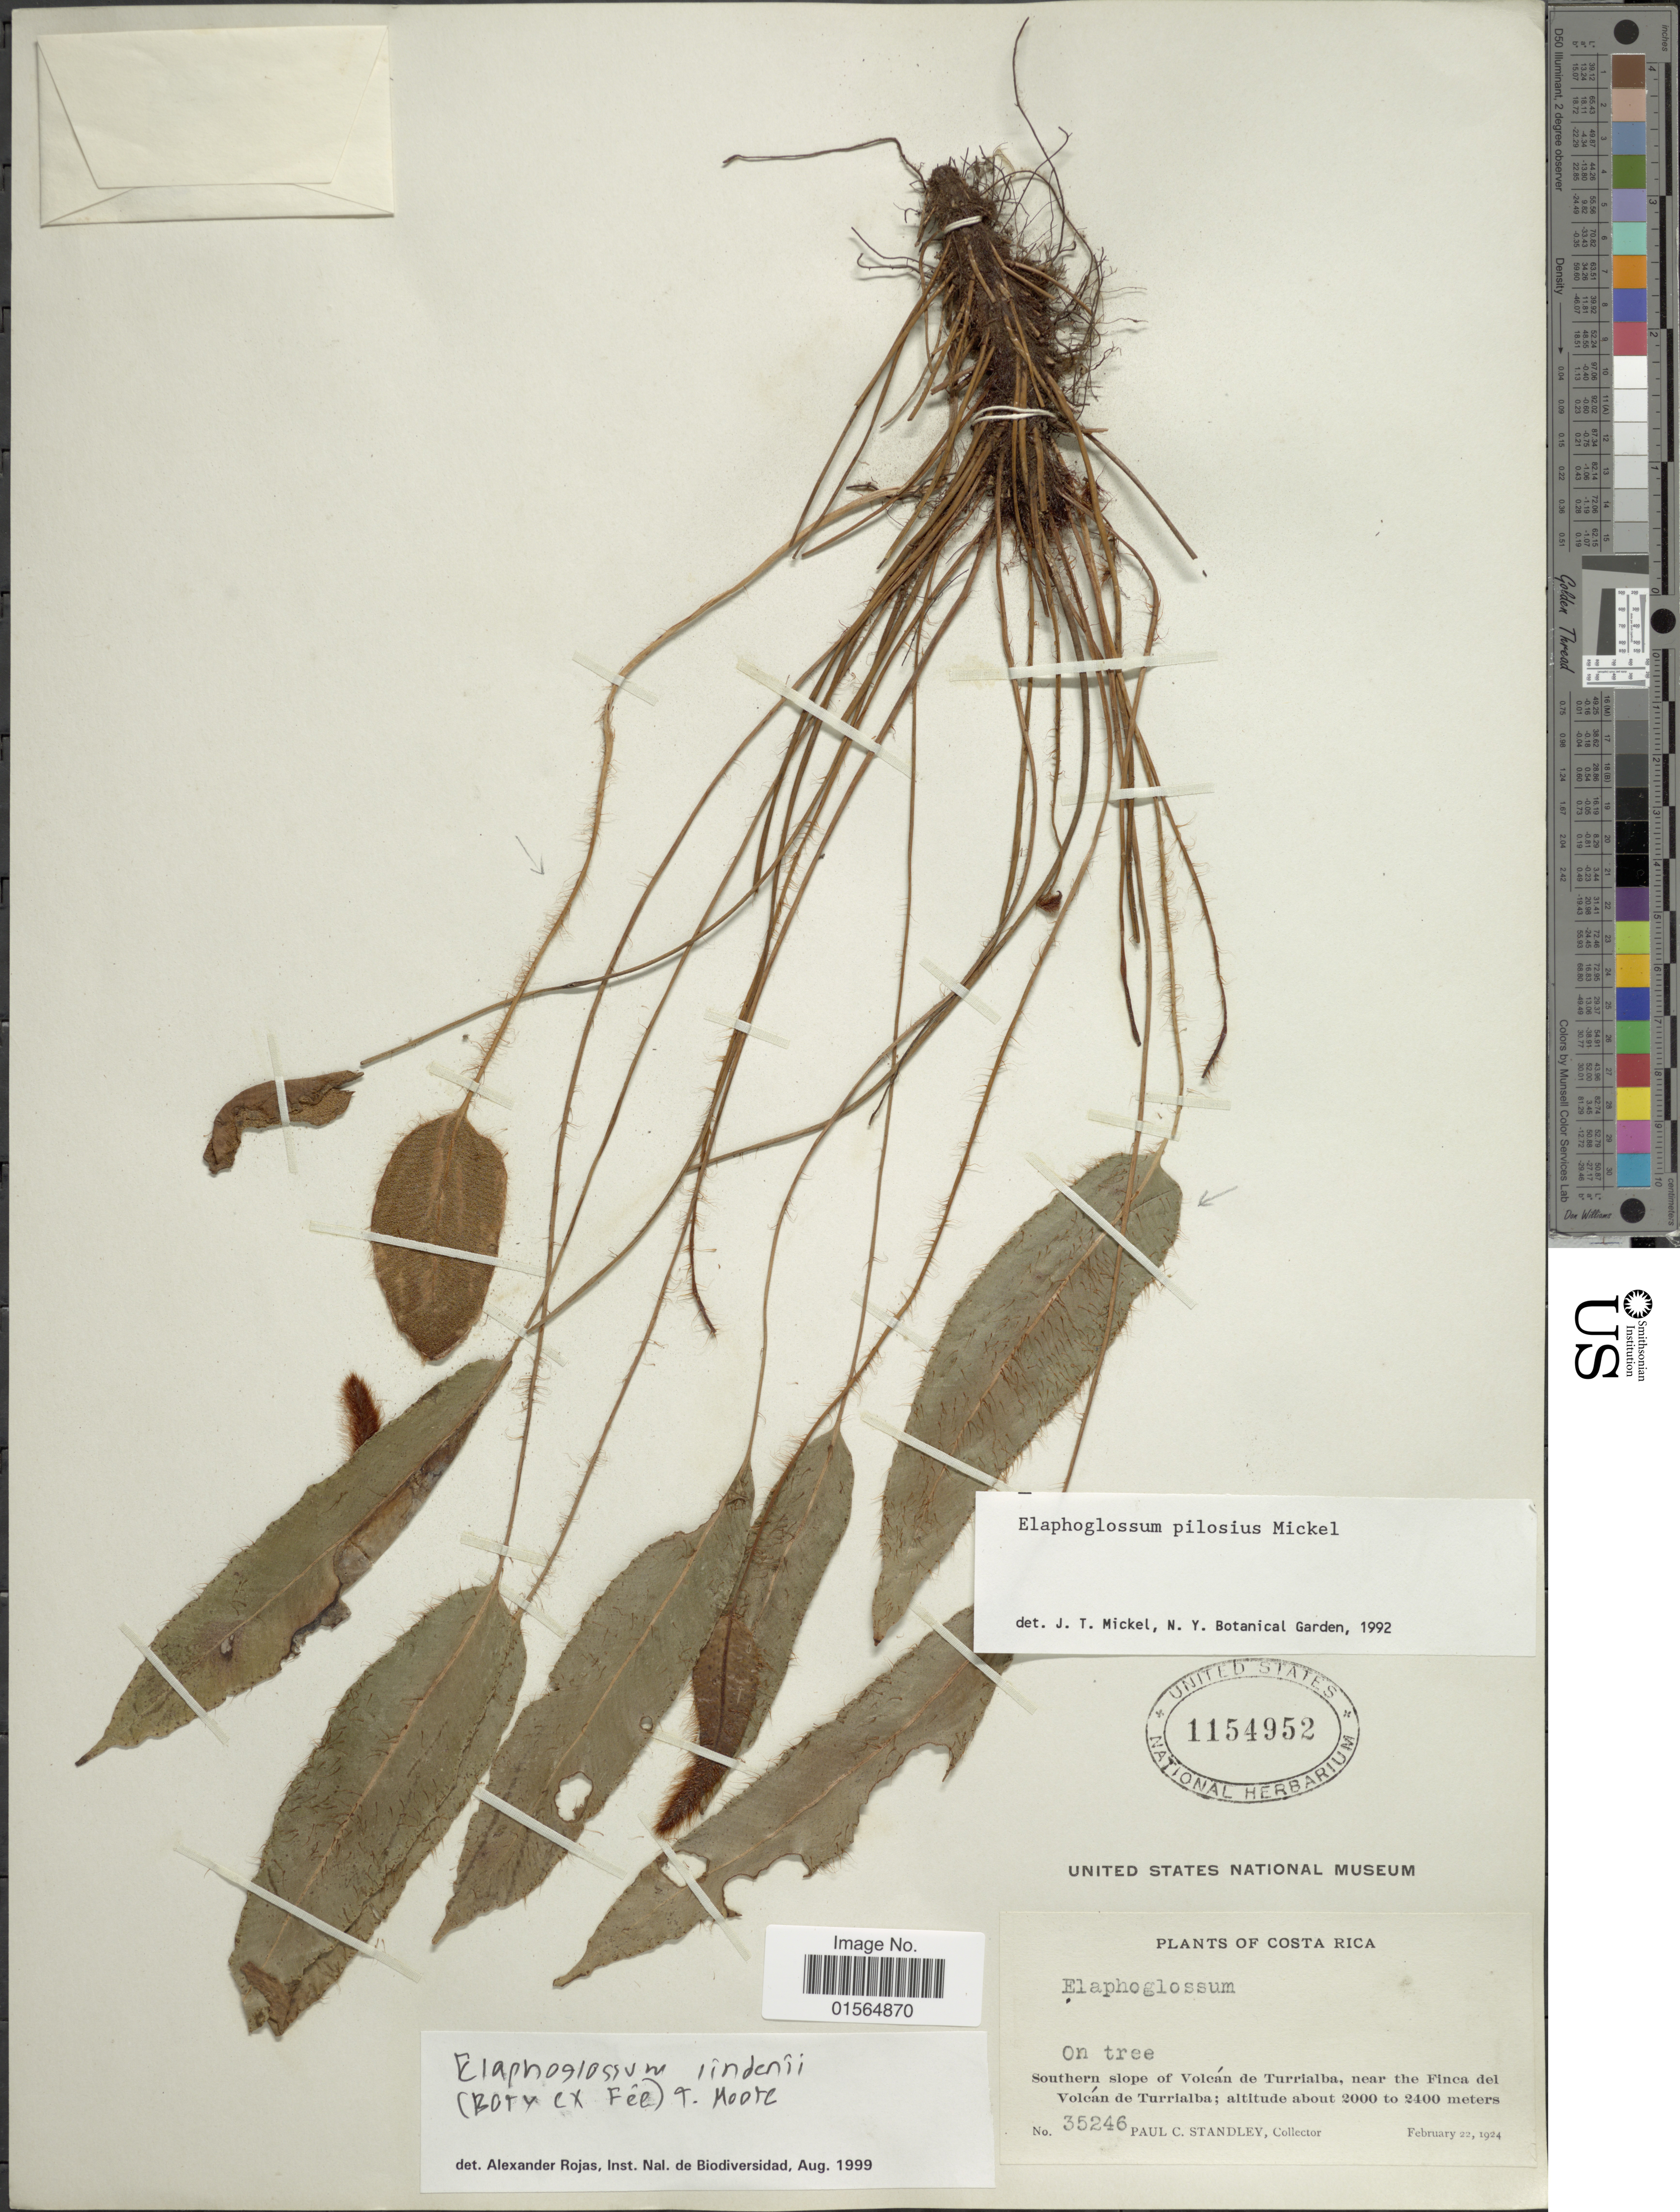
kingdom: Plantae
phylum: Tracheophyta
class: Polypodiopsida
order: Polypodiales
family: Dryopteridaceae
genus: Elaphoglossum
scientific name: Elaphoglossum pilosius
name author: Mickel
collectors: P. C. Standley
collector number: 35246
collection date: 1924-02-22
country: Costa Rica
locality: Southern slope of Volcan de Turrialba, near the Finca del Volcan de Turrialba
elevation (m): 2000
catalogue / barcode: US 1154952